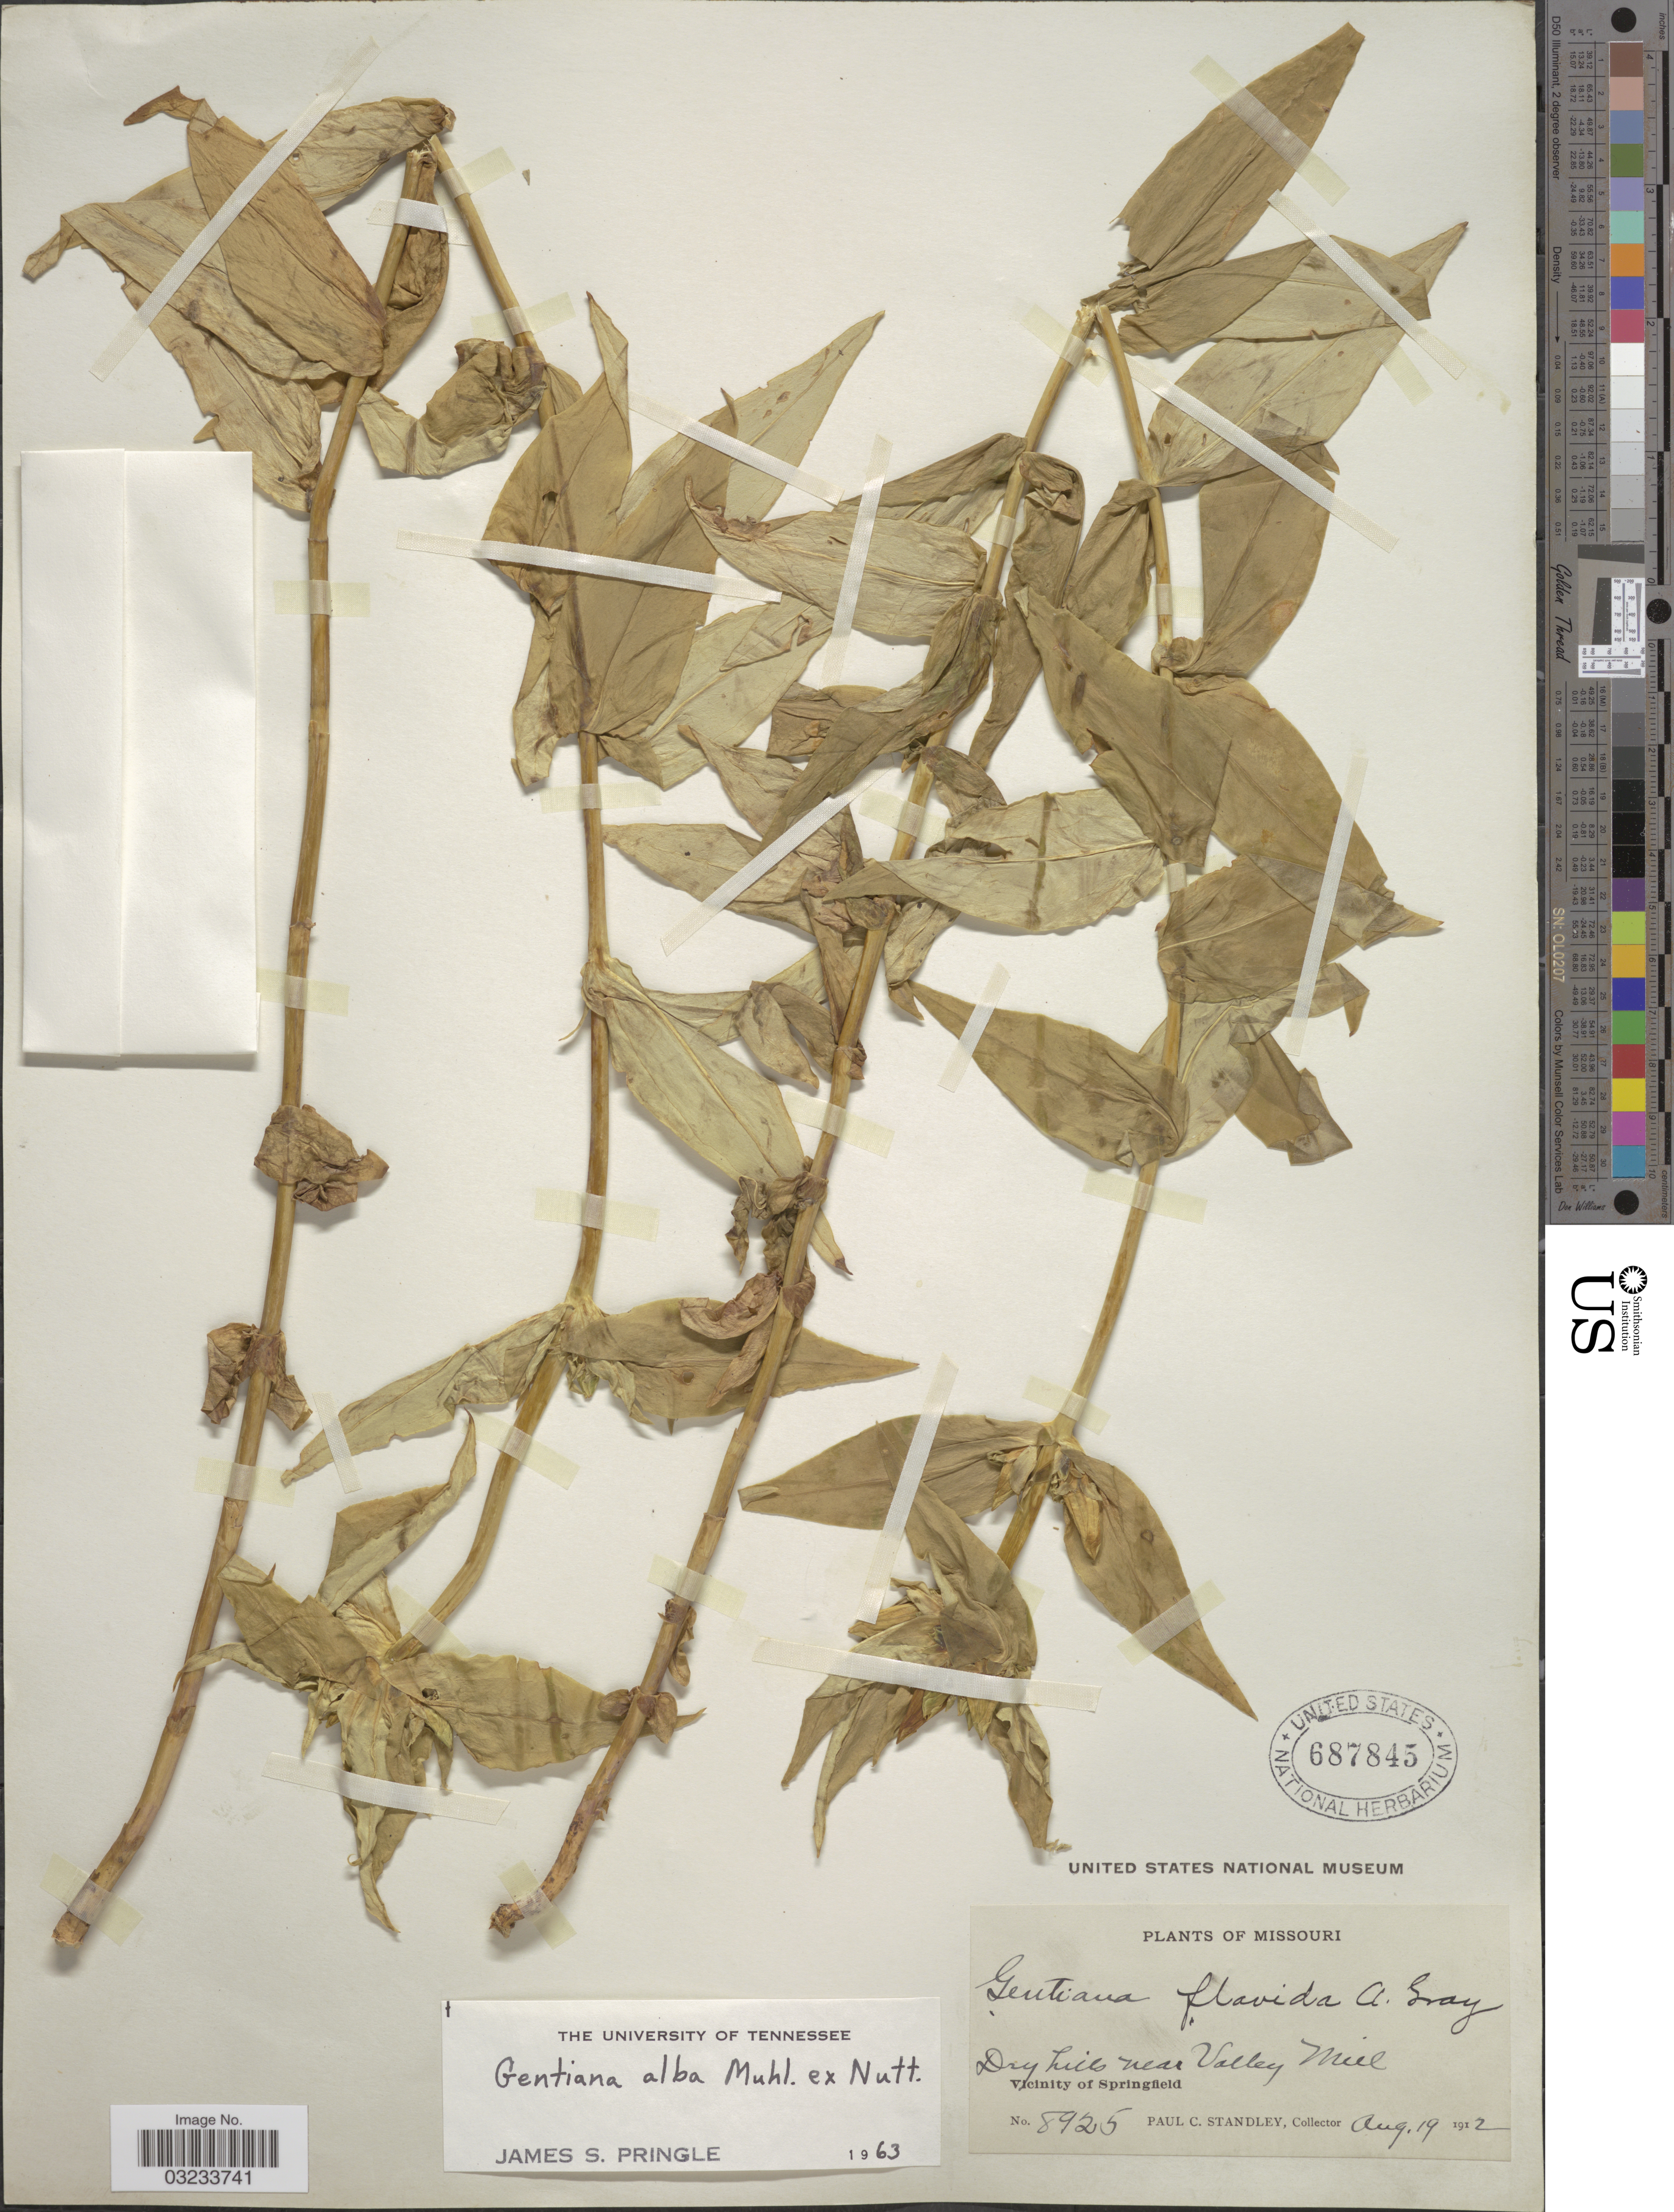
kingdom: Plantae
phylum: Tracheophyta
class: Magnoliopsida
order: Gentianales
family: Gentianaceae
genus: Gentiana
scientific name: Gentiana alba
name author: Muhl. ex J. McNab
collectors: P. C. Standley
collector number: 8925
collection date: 1912-08-19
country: United States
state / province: Missouri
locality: Dry hills near Valley Mill. Vicinity of Springfield.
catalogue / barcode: US 687845